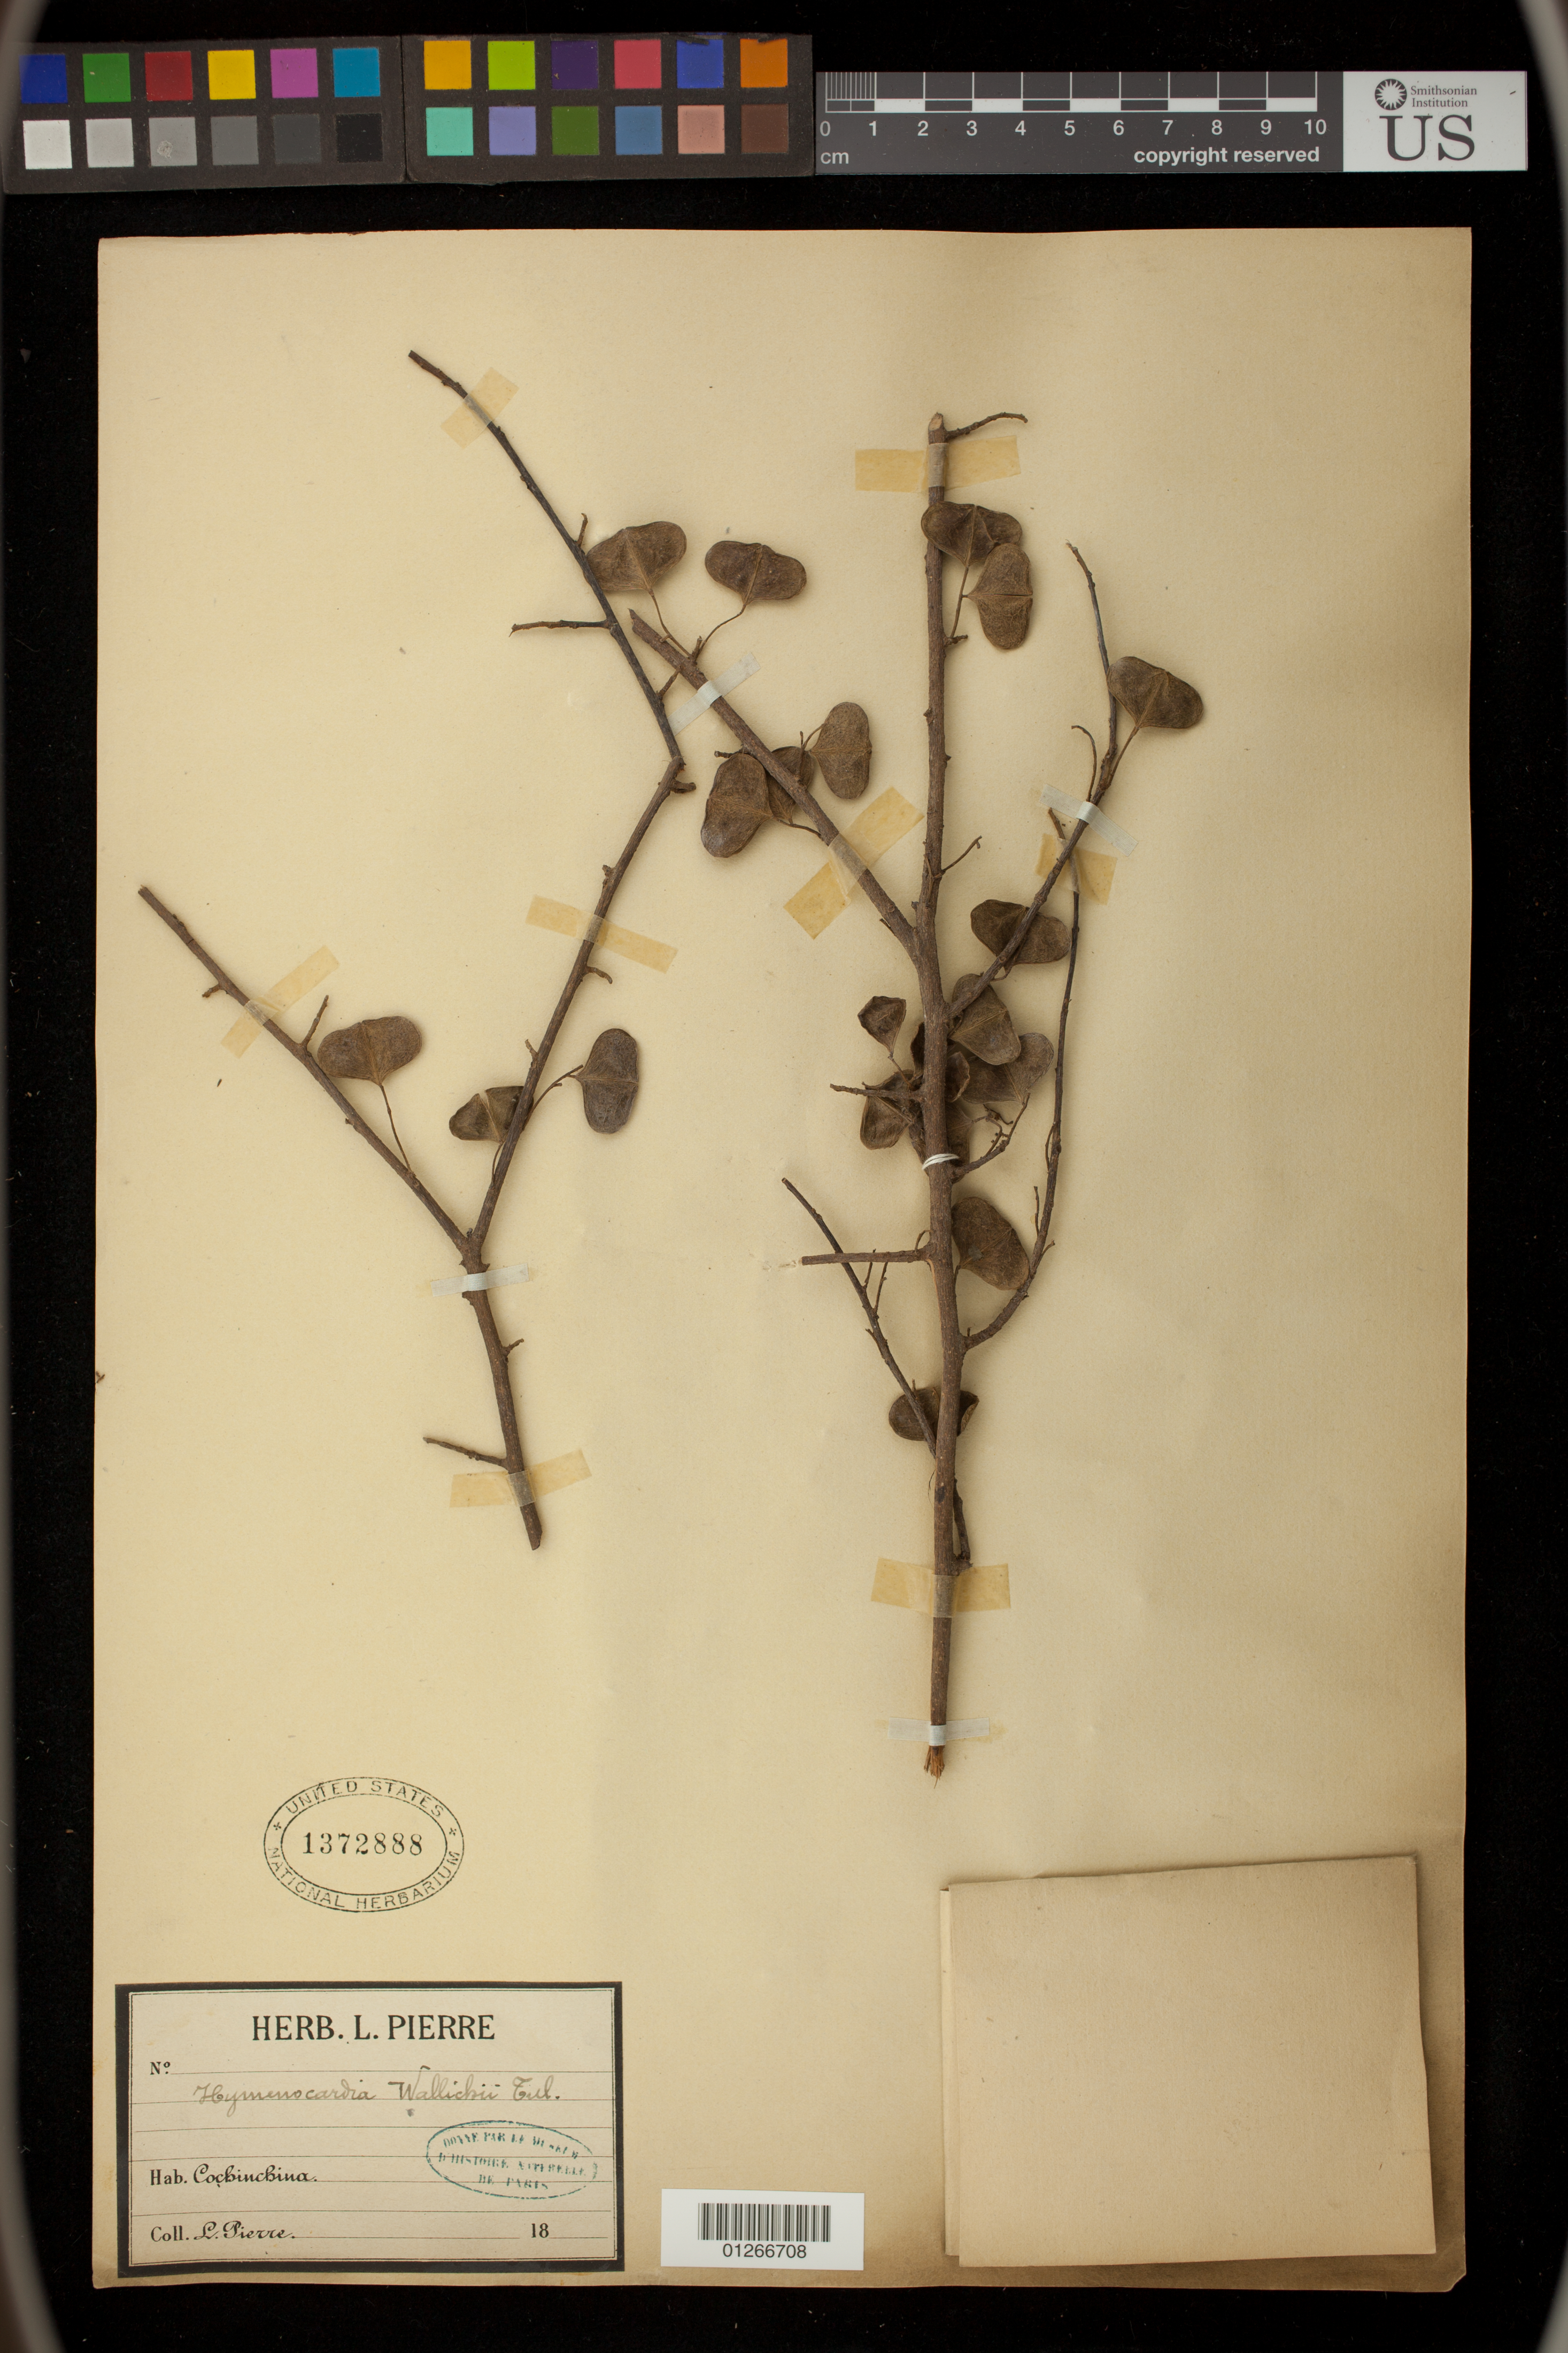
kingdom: Plantae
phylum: Tracheophyta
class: Magnoliopsida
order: Malpighiales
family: Phyllanthaceae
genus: Hymenocardia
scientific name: Hymenocardia wallichii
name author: Tul.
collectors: L. Pierre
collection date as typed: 18--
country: Vietnam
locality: Cochinchina.